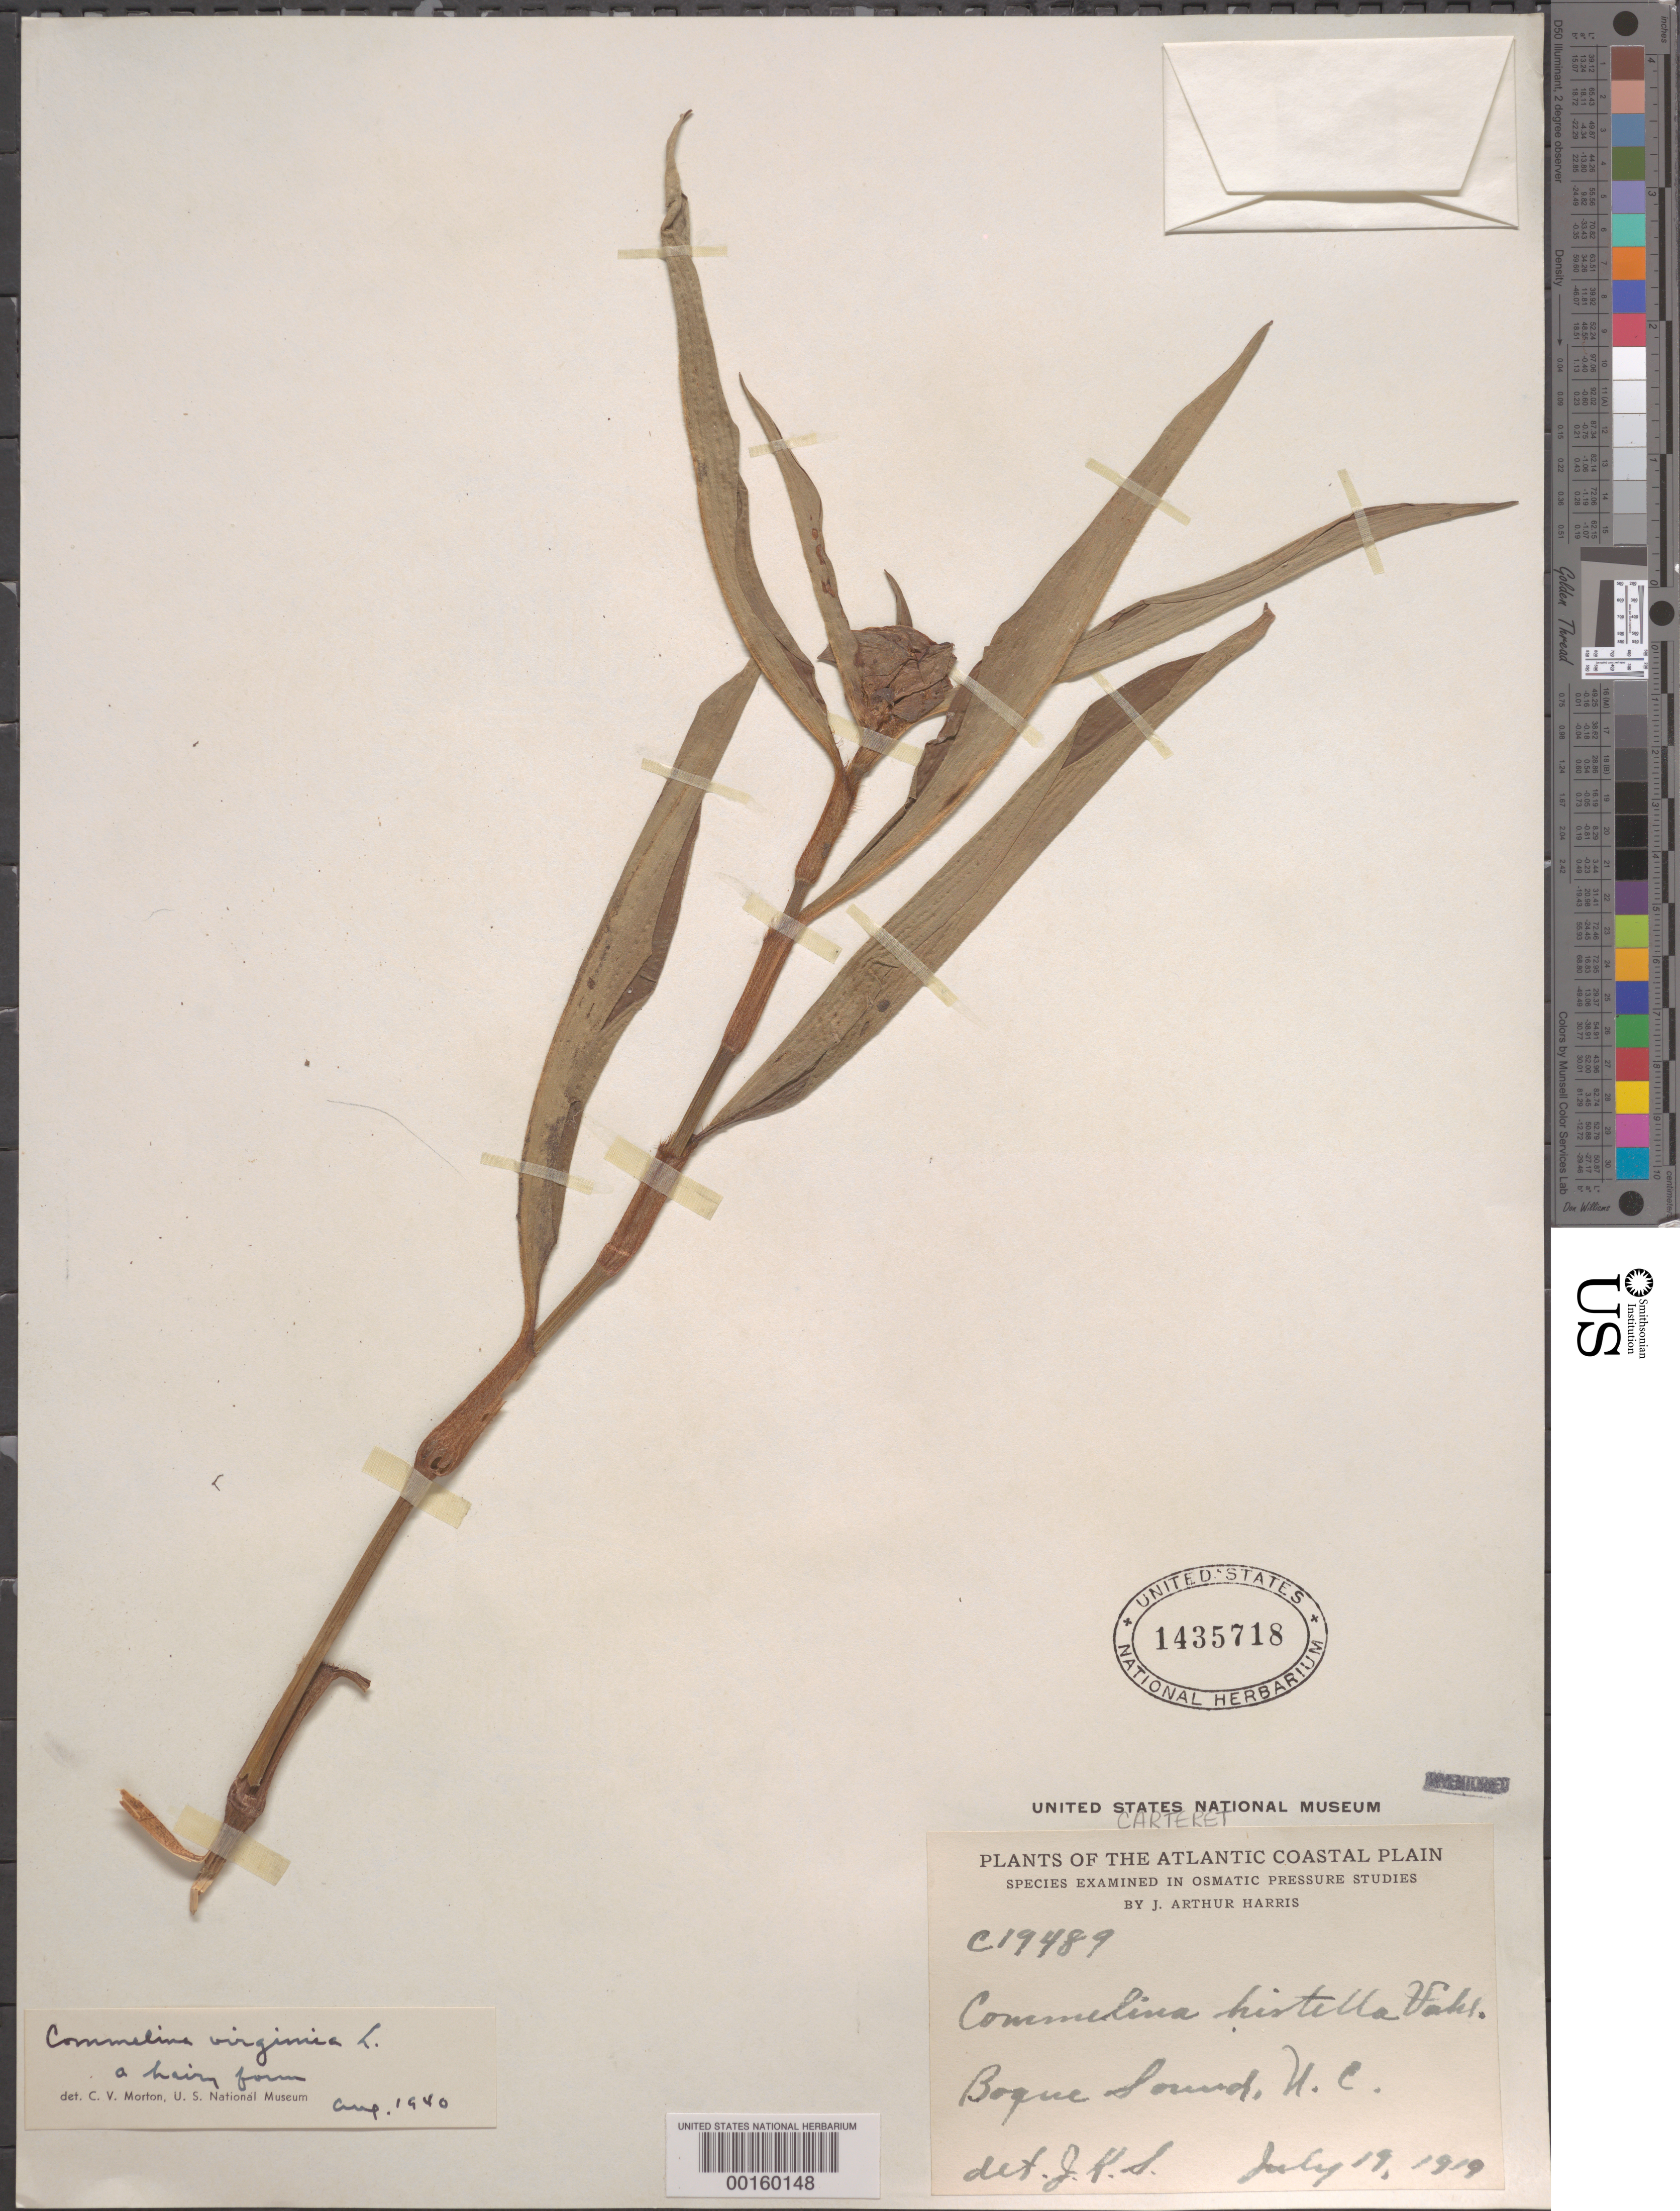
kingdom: Plantae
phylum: Tracheophyta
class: Liliopsida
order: Commelinales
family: Commelinaceae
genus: Commelina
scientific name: Commelina virginica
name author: L.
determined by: Morton, C. V.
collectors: J. A. Harris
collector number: C19489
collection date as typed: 19 Jul 1919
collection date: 1919-07-19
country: United States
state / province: North Carolina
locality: Boque sound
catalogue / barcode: US 1435718